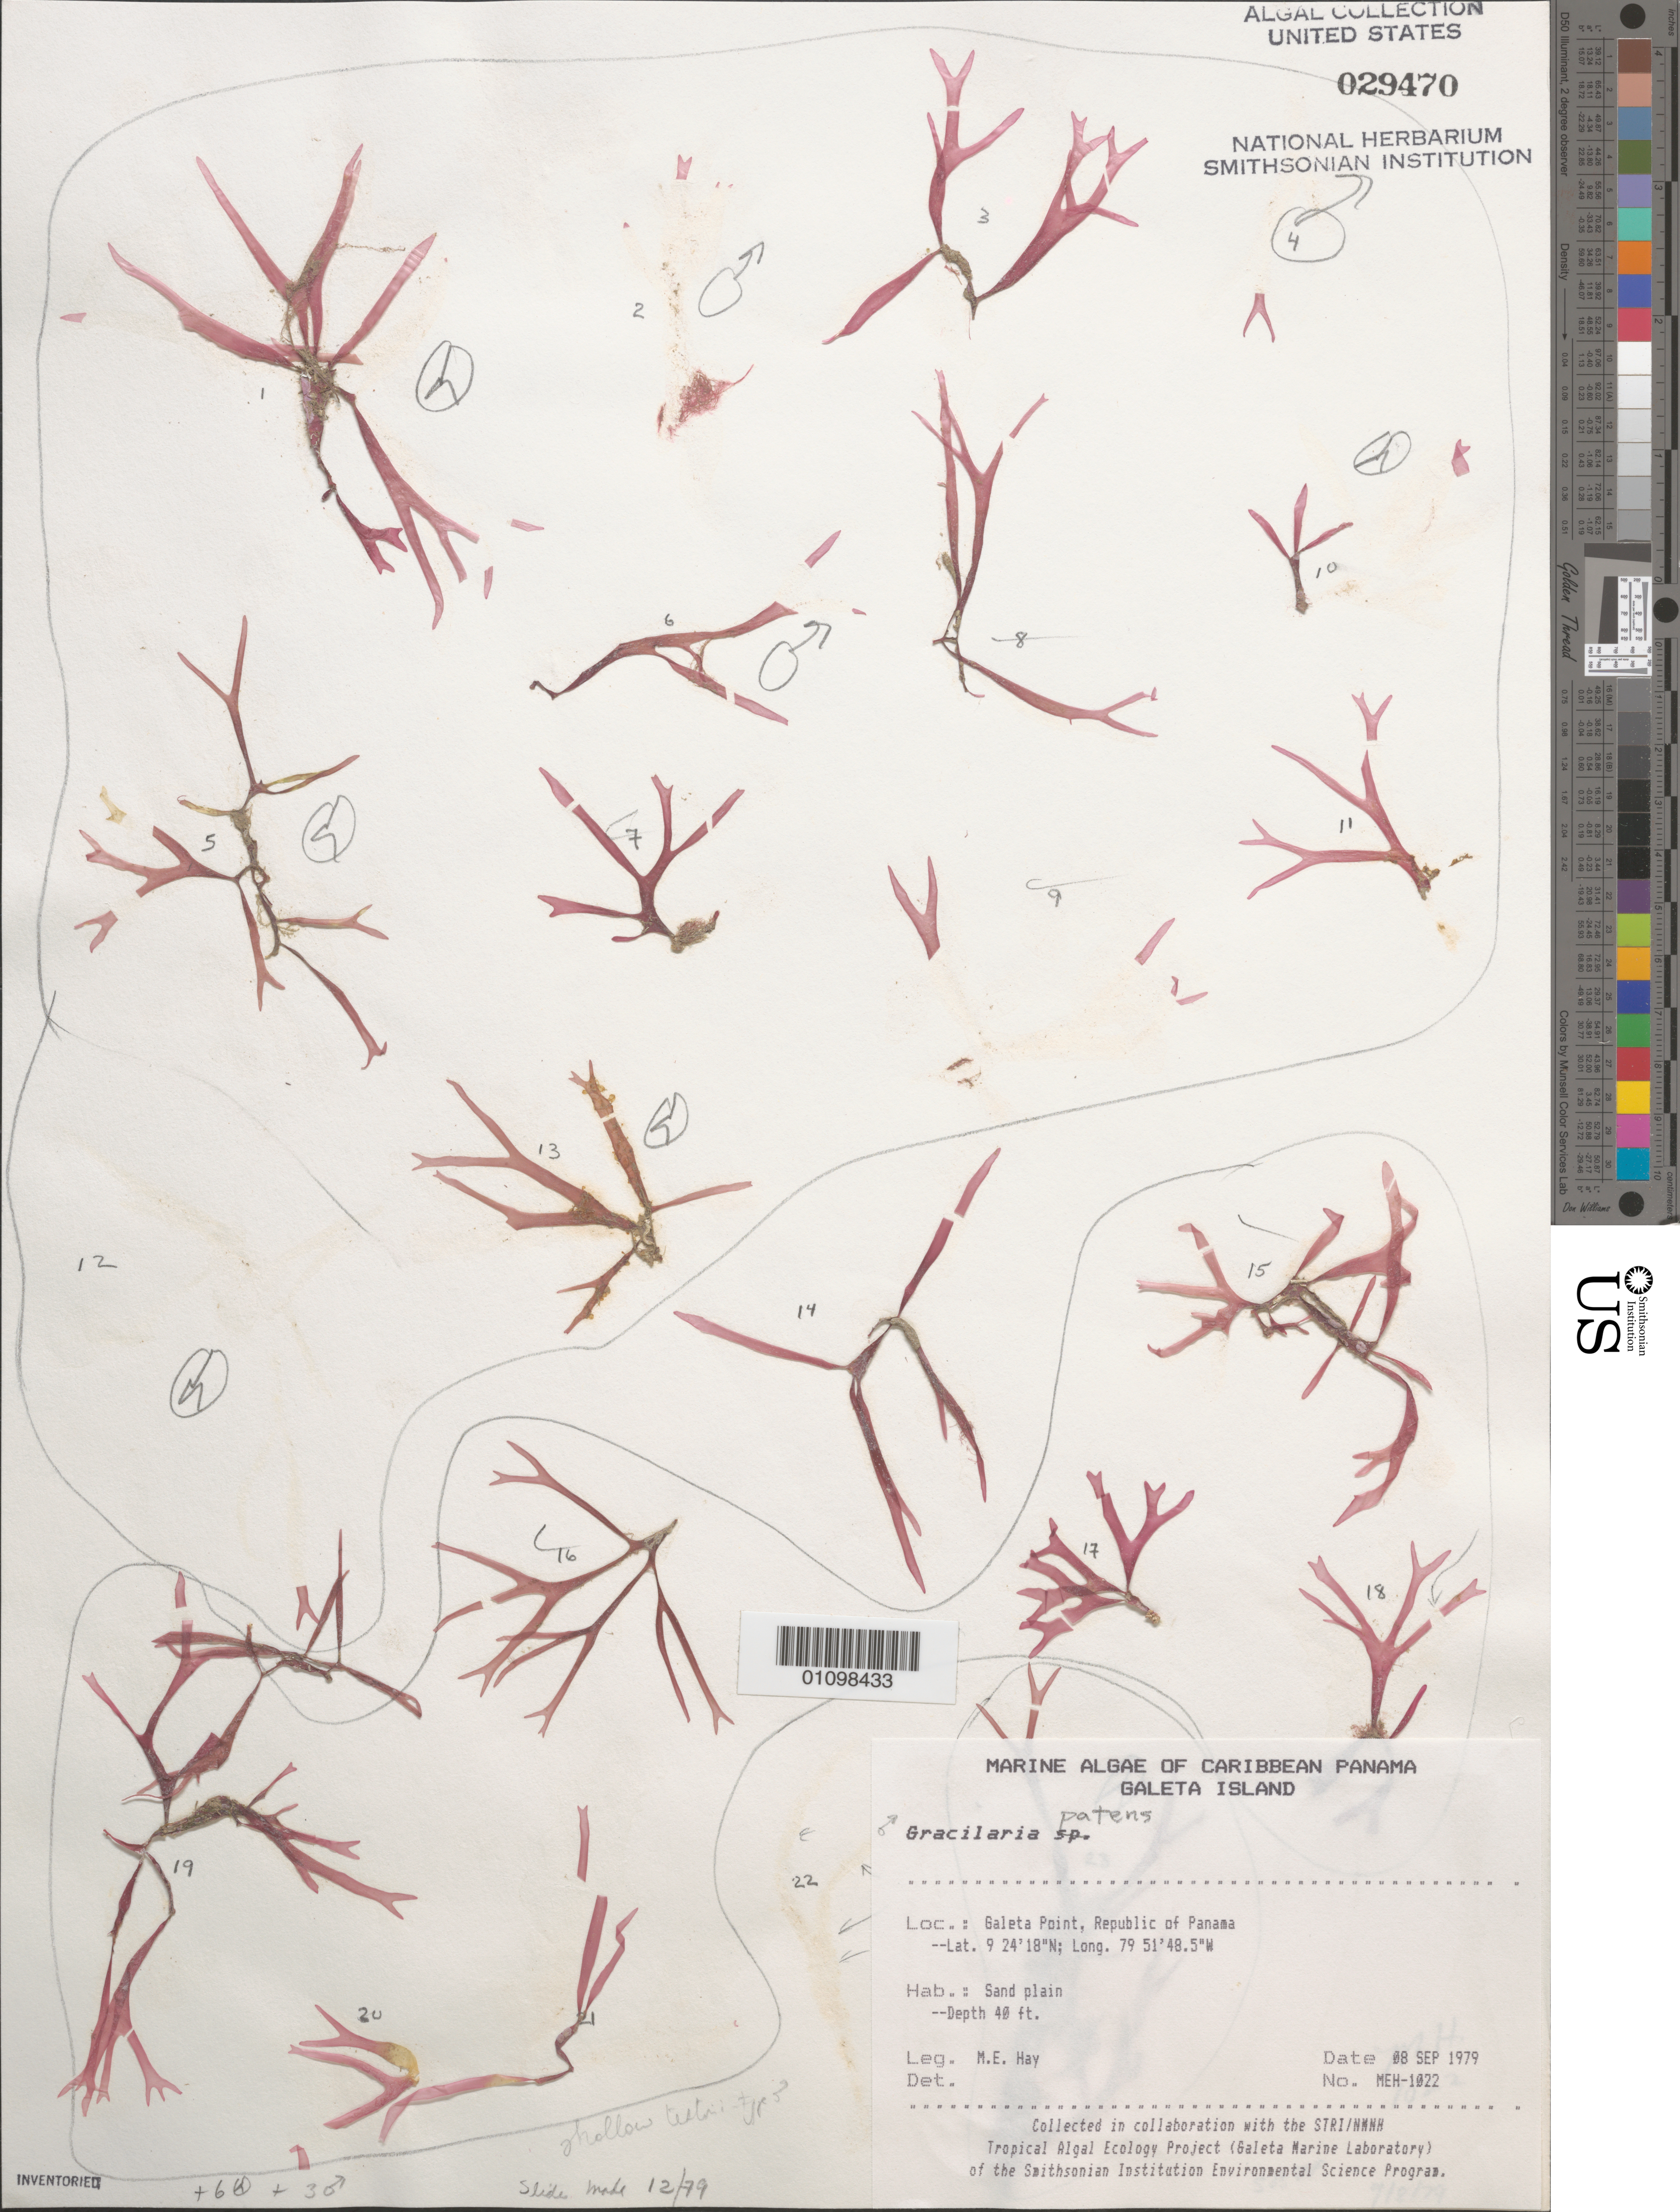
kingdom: Plantae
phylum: Rhodophyta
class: Florideophyceae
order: Gracilariales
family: Gracilariaceae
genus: Gracilaria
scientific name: Gracilaria patens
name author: P. Crouan & H. Crouan in Schramm & Maze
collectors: M. E. Hay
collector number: MEH-1022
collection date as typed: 08 Sep 1979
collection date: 1979-09-08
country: Panama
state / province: Colón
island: Galeta Island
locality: Galeta Point, off Galeta Reef platform (fronting STRI Galeta Marine Laboratory)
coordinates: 9 24'18"N, 79 51'48.5"W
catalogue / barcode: US 29470